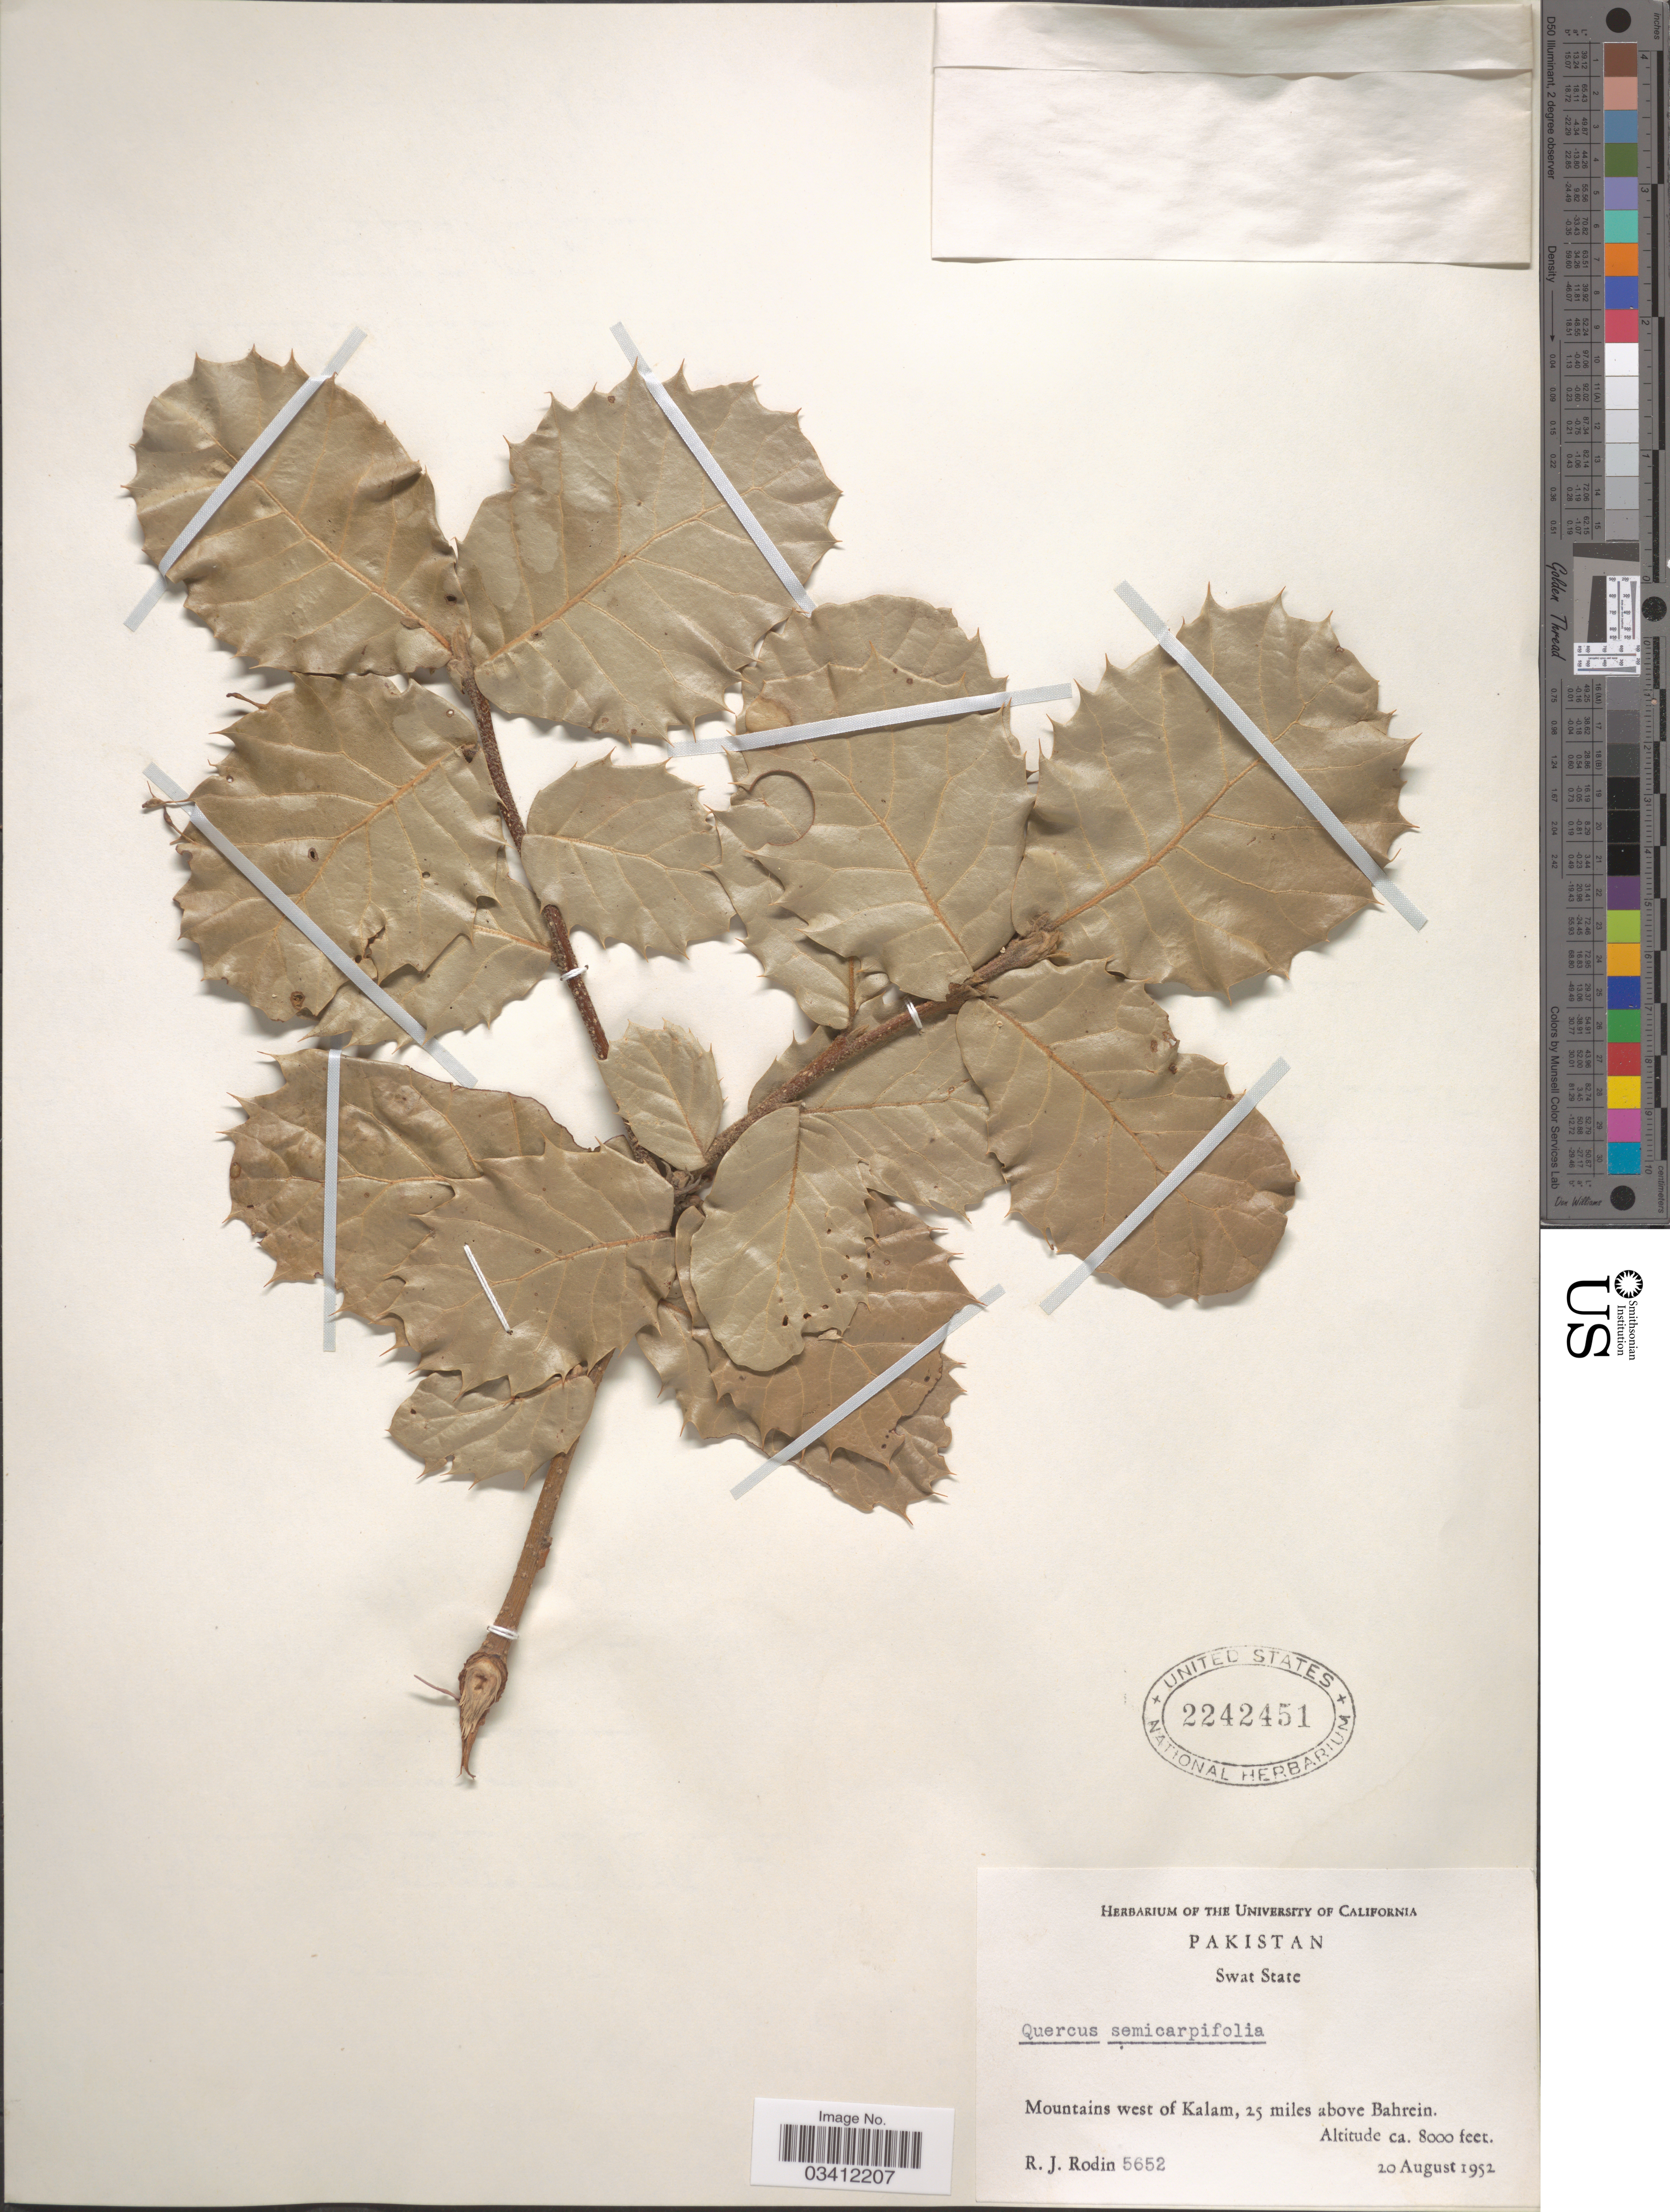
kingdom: Plantae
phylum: Tracheophyta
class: Magnoliopsida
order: Fagales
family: Fagaceae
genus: Quercus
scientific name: Quercus semecarpifolia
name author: Sm.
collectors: R. J. Rodin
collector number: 5652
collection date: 1952-08-20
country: Pakistan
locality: Swat State. Mountains west of Kalam, 25 miles above Bahrein.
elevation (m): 2438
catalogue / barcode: US 2242451